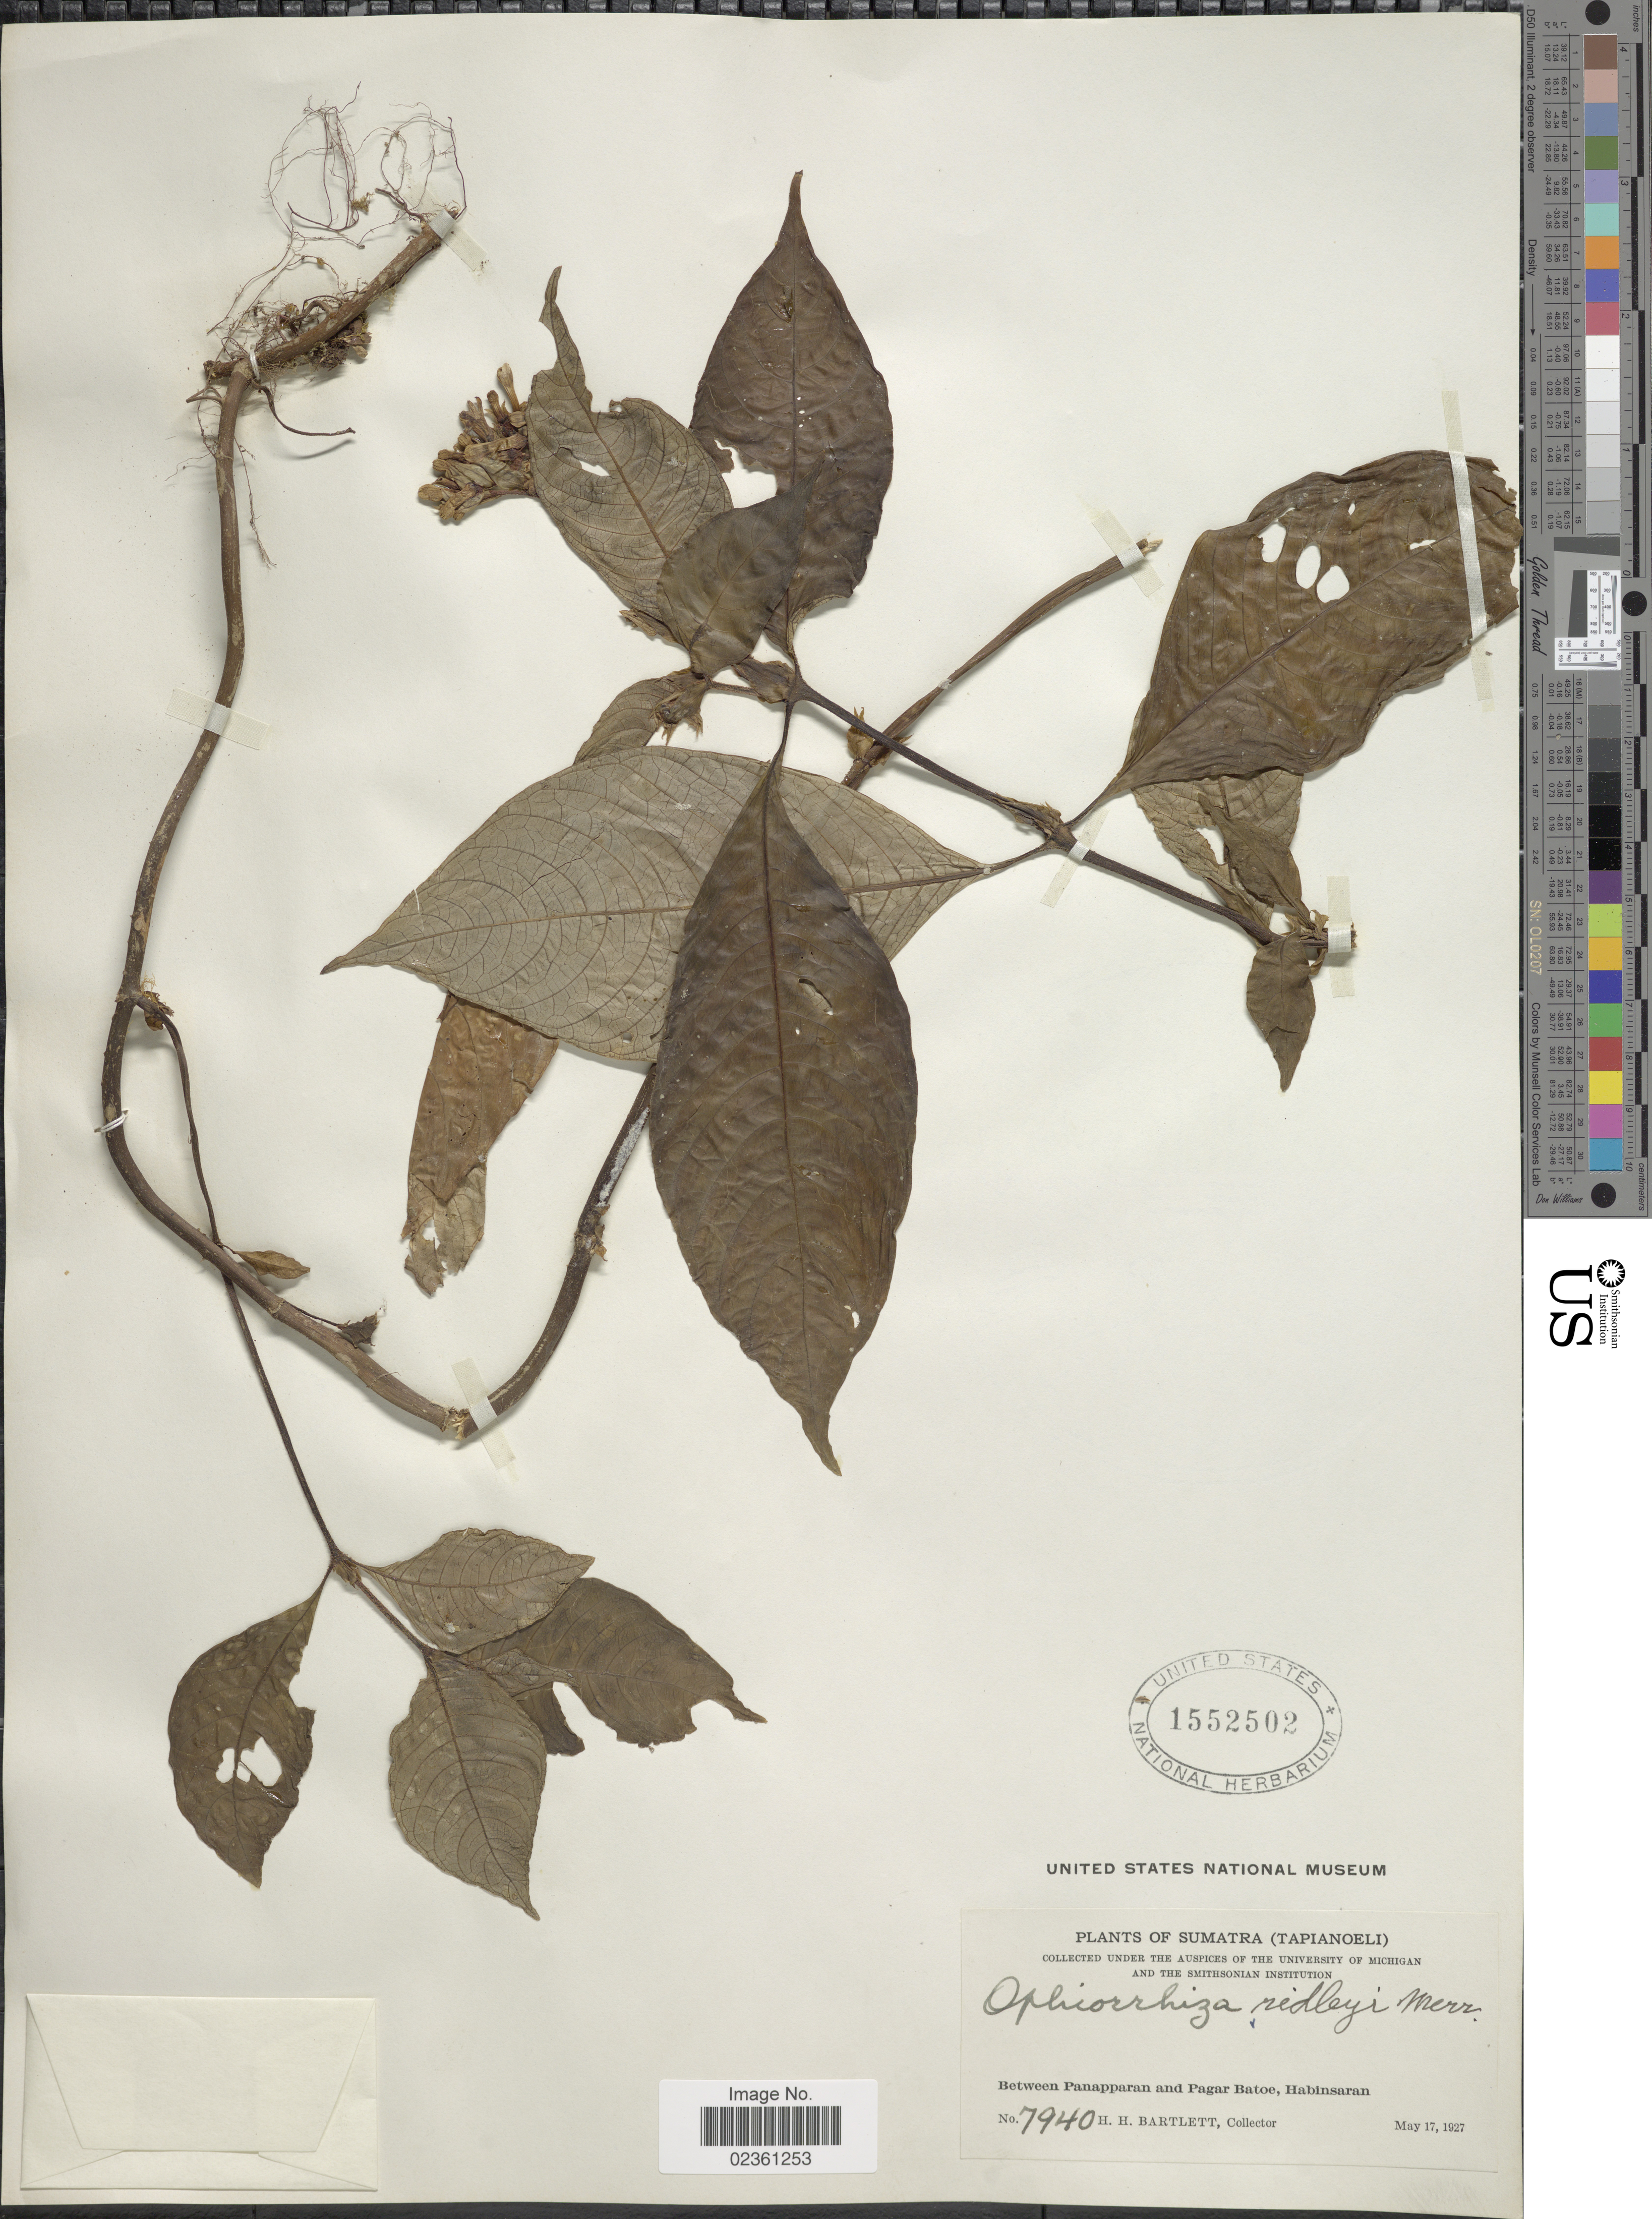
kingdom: Plantae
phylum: Tracheophyta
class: Magnoliopsida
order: Gentianales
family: Rubiaceae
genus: Ophiorrhiza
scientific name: Ophiorrhiza ridleyi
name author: Merr.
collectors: H. H. Bartlett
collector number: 7940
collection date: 1927-05-17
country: Indonesia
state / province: Sumatra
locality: (Tapianoeli), Between Panapparan and Pagar Batoe, Habinsaran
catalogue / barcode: US 1552502